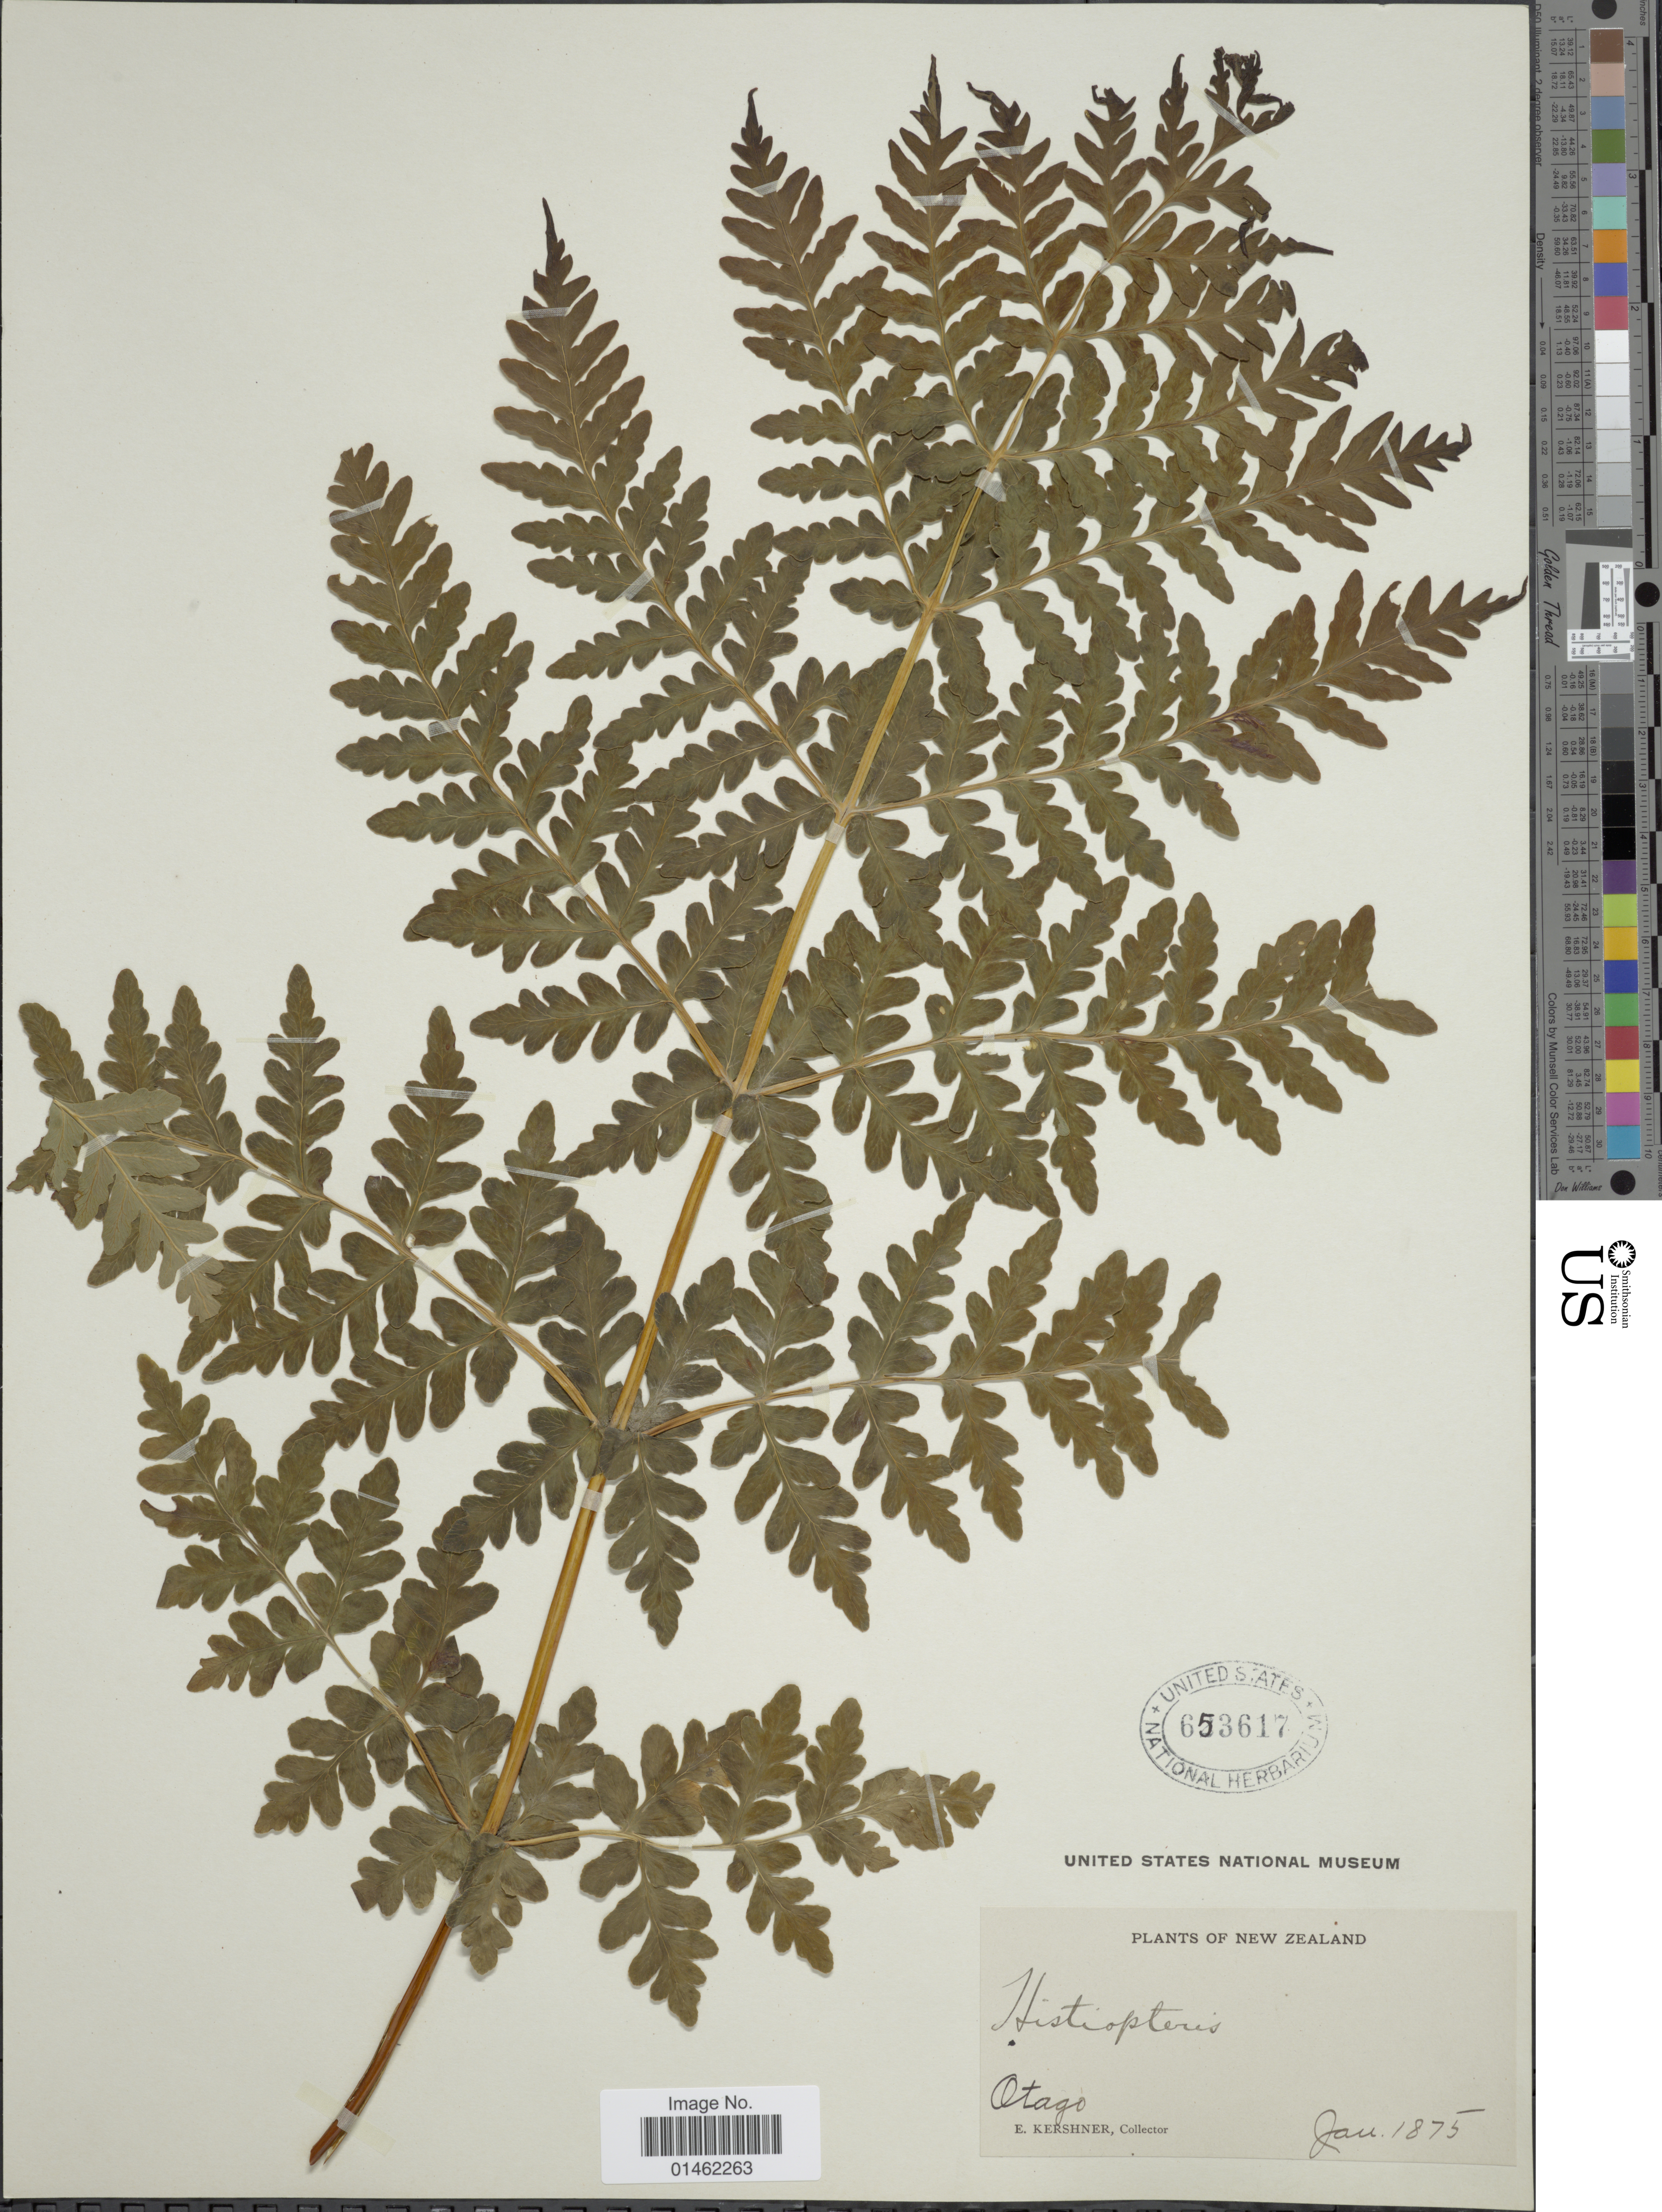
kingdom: Plantae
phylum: Tracheophyta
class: Polypodiopsida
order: Polypodiales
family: Dennstaedtiaceae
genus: Histiopteris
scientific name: Histiopteris incisa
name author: (Thunb.) J. Sm.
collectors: E. Kershner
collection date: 1875-01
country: New Zealand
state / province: Otago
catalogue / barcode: US 653617